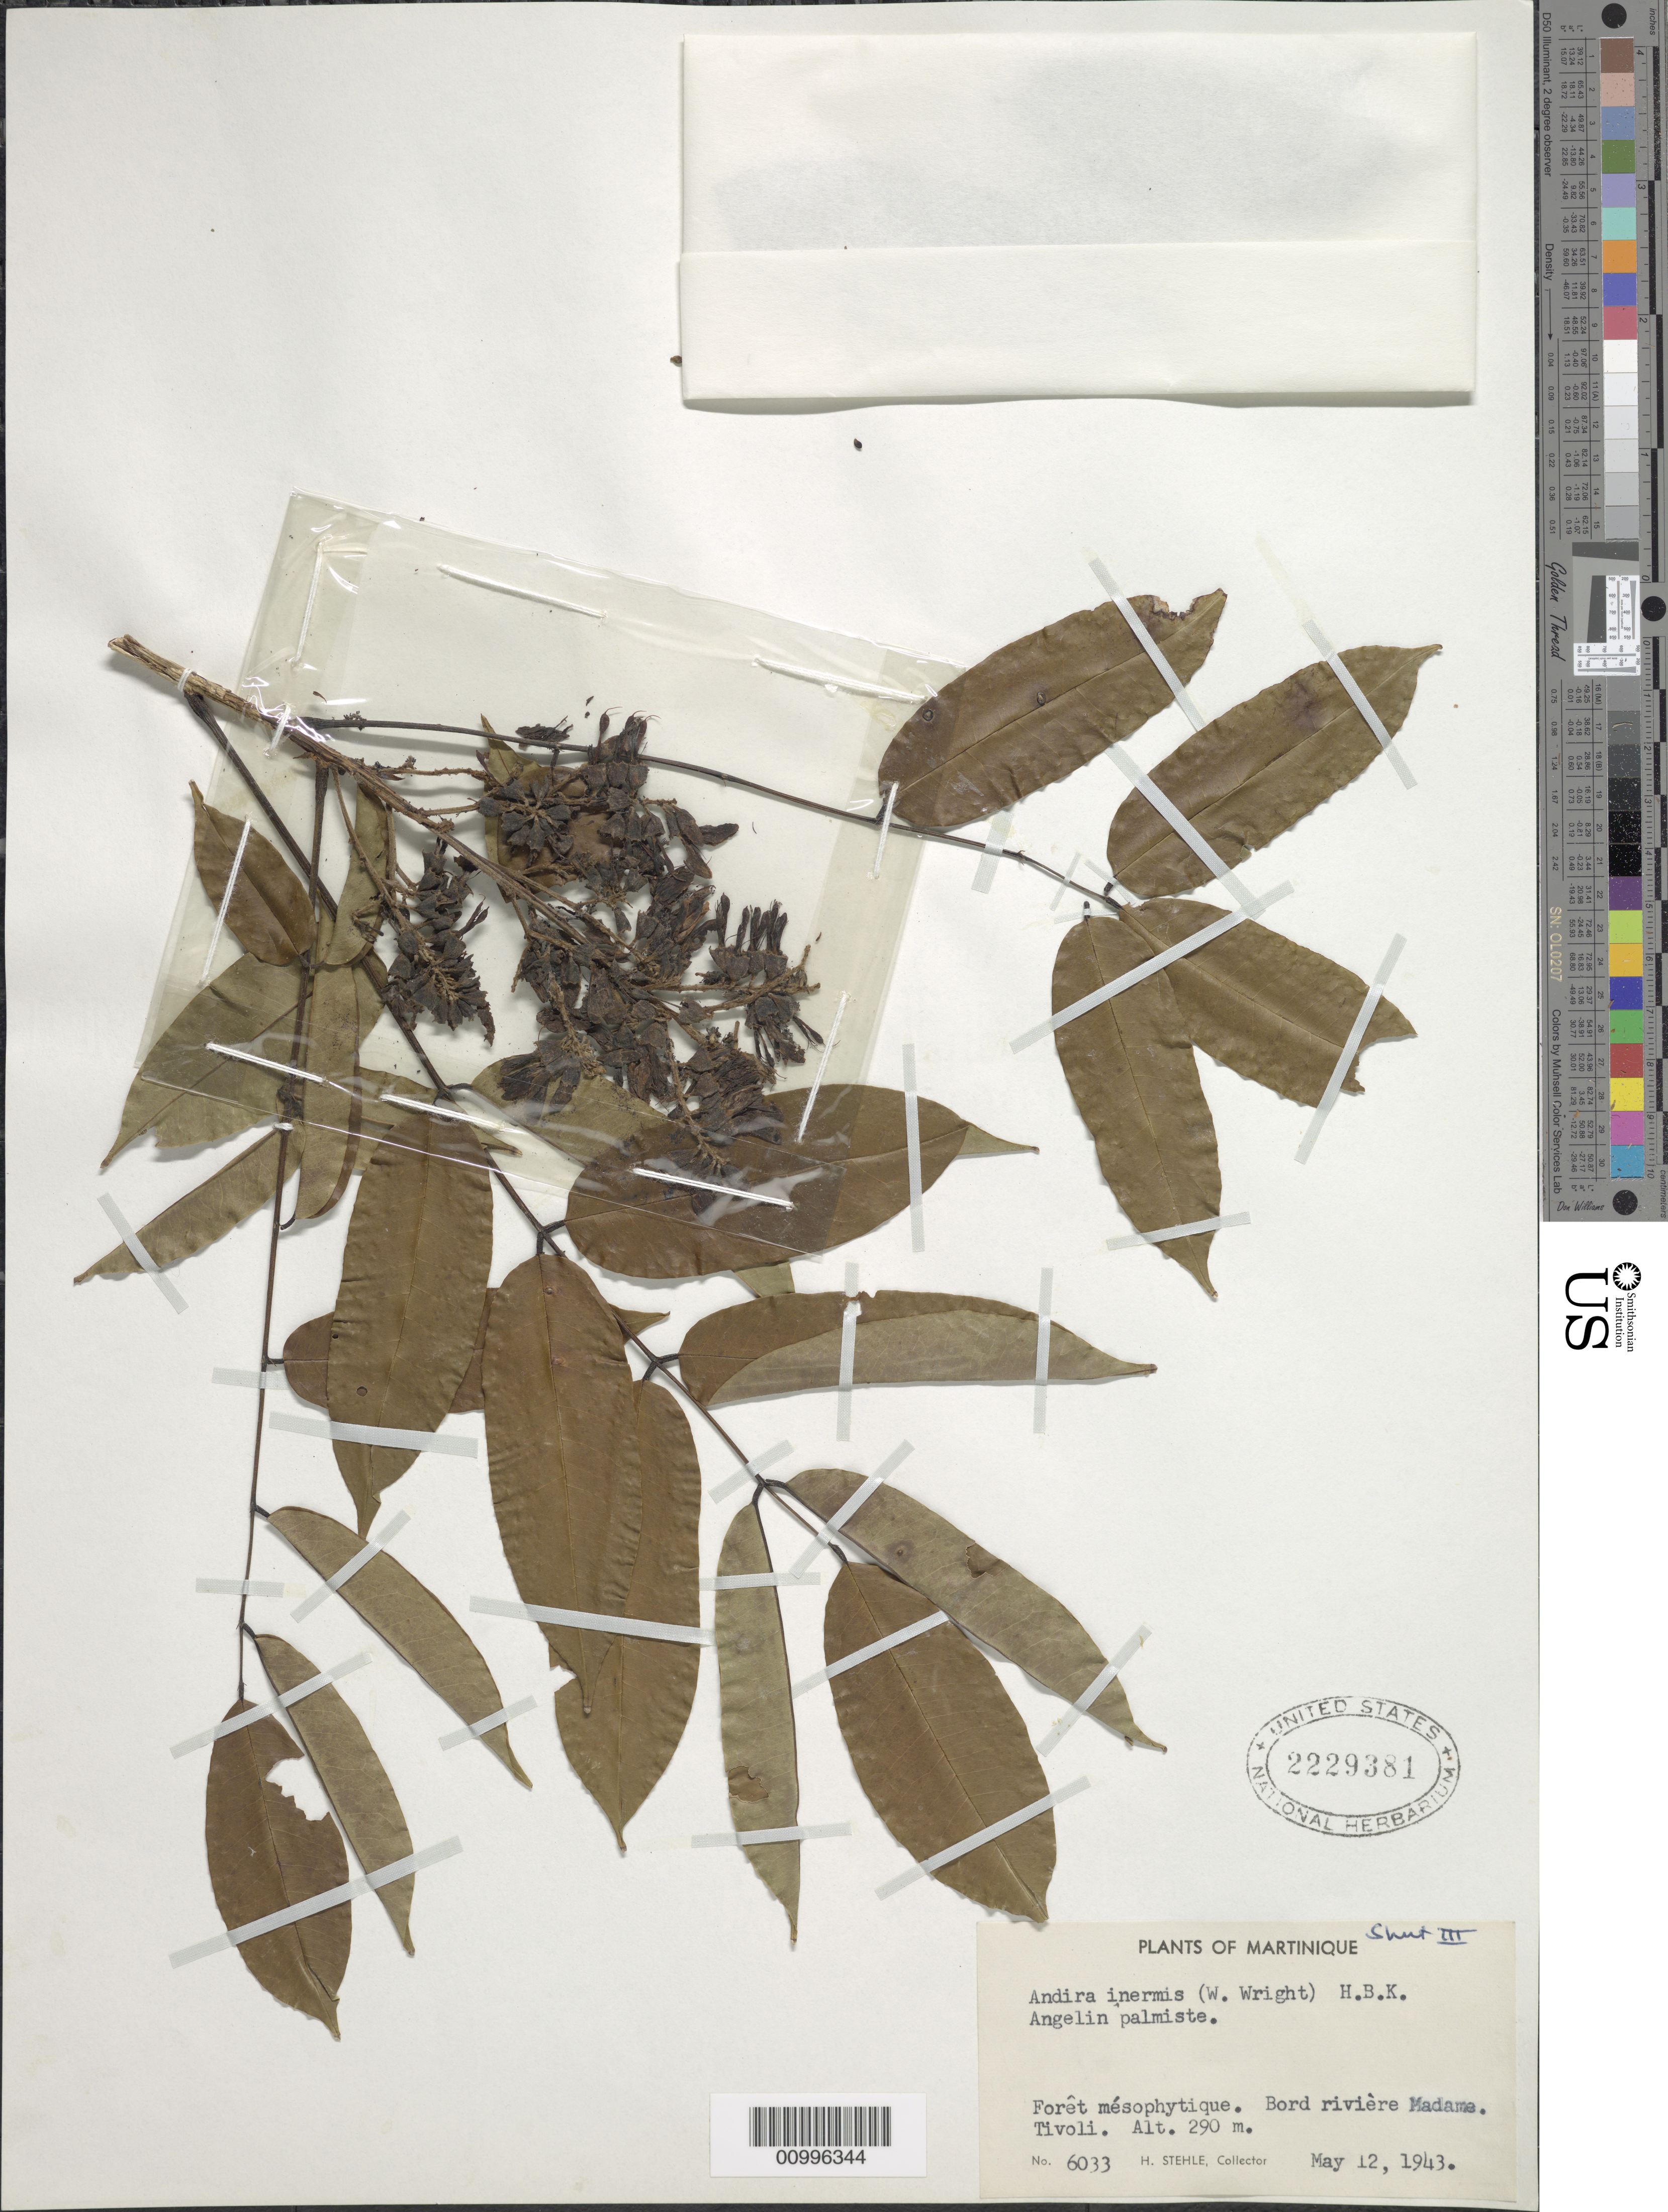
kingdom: Plantae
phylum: Tracheophyta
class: Magnoliopsida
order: Fabales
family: Fabaceae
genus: Andira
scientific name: Andira inermis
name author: (W. Wright) Kunth ex DC.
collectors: H. Stehlé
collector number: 6033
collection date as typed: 12 May 1943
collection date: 1943-05-12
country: Martinique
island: Martinique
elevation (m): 290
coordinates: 0 N, 0 E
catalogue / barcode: US 2229381